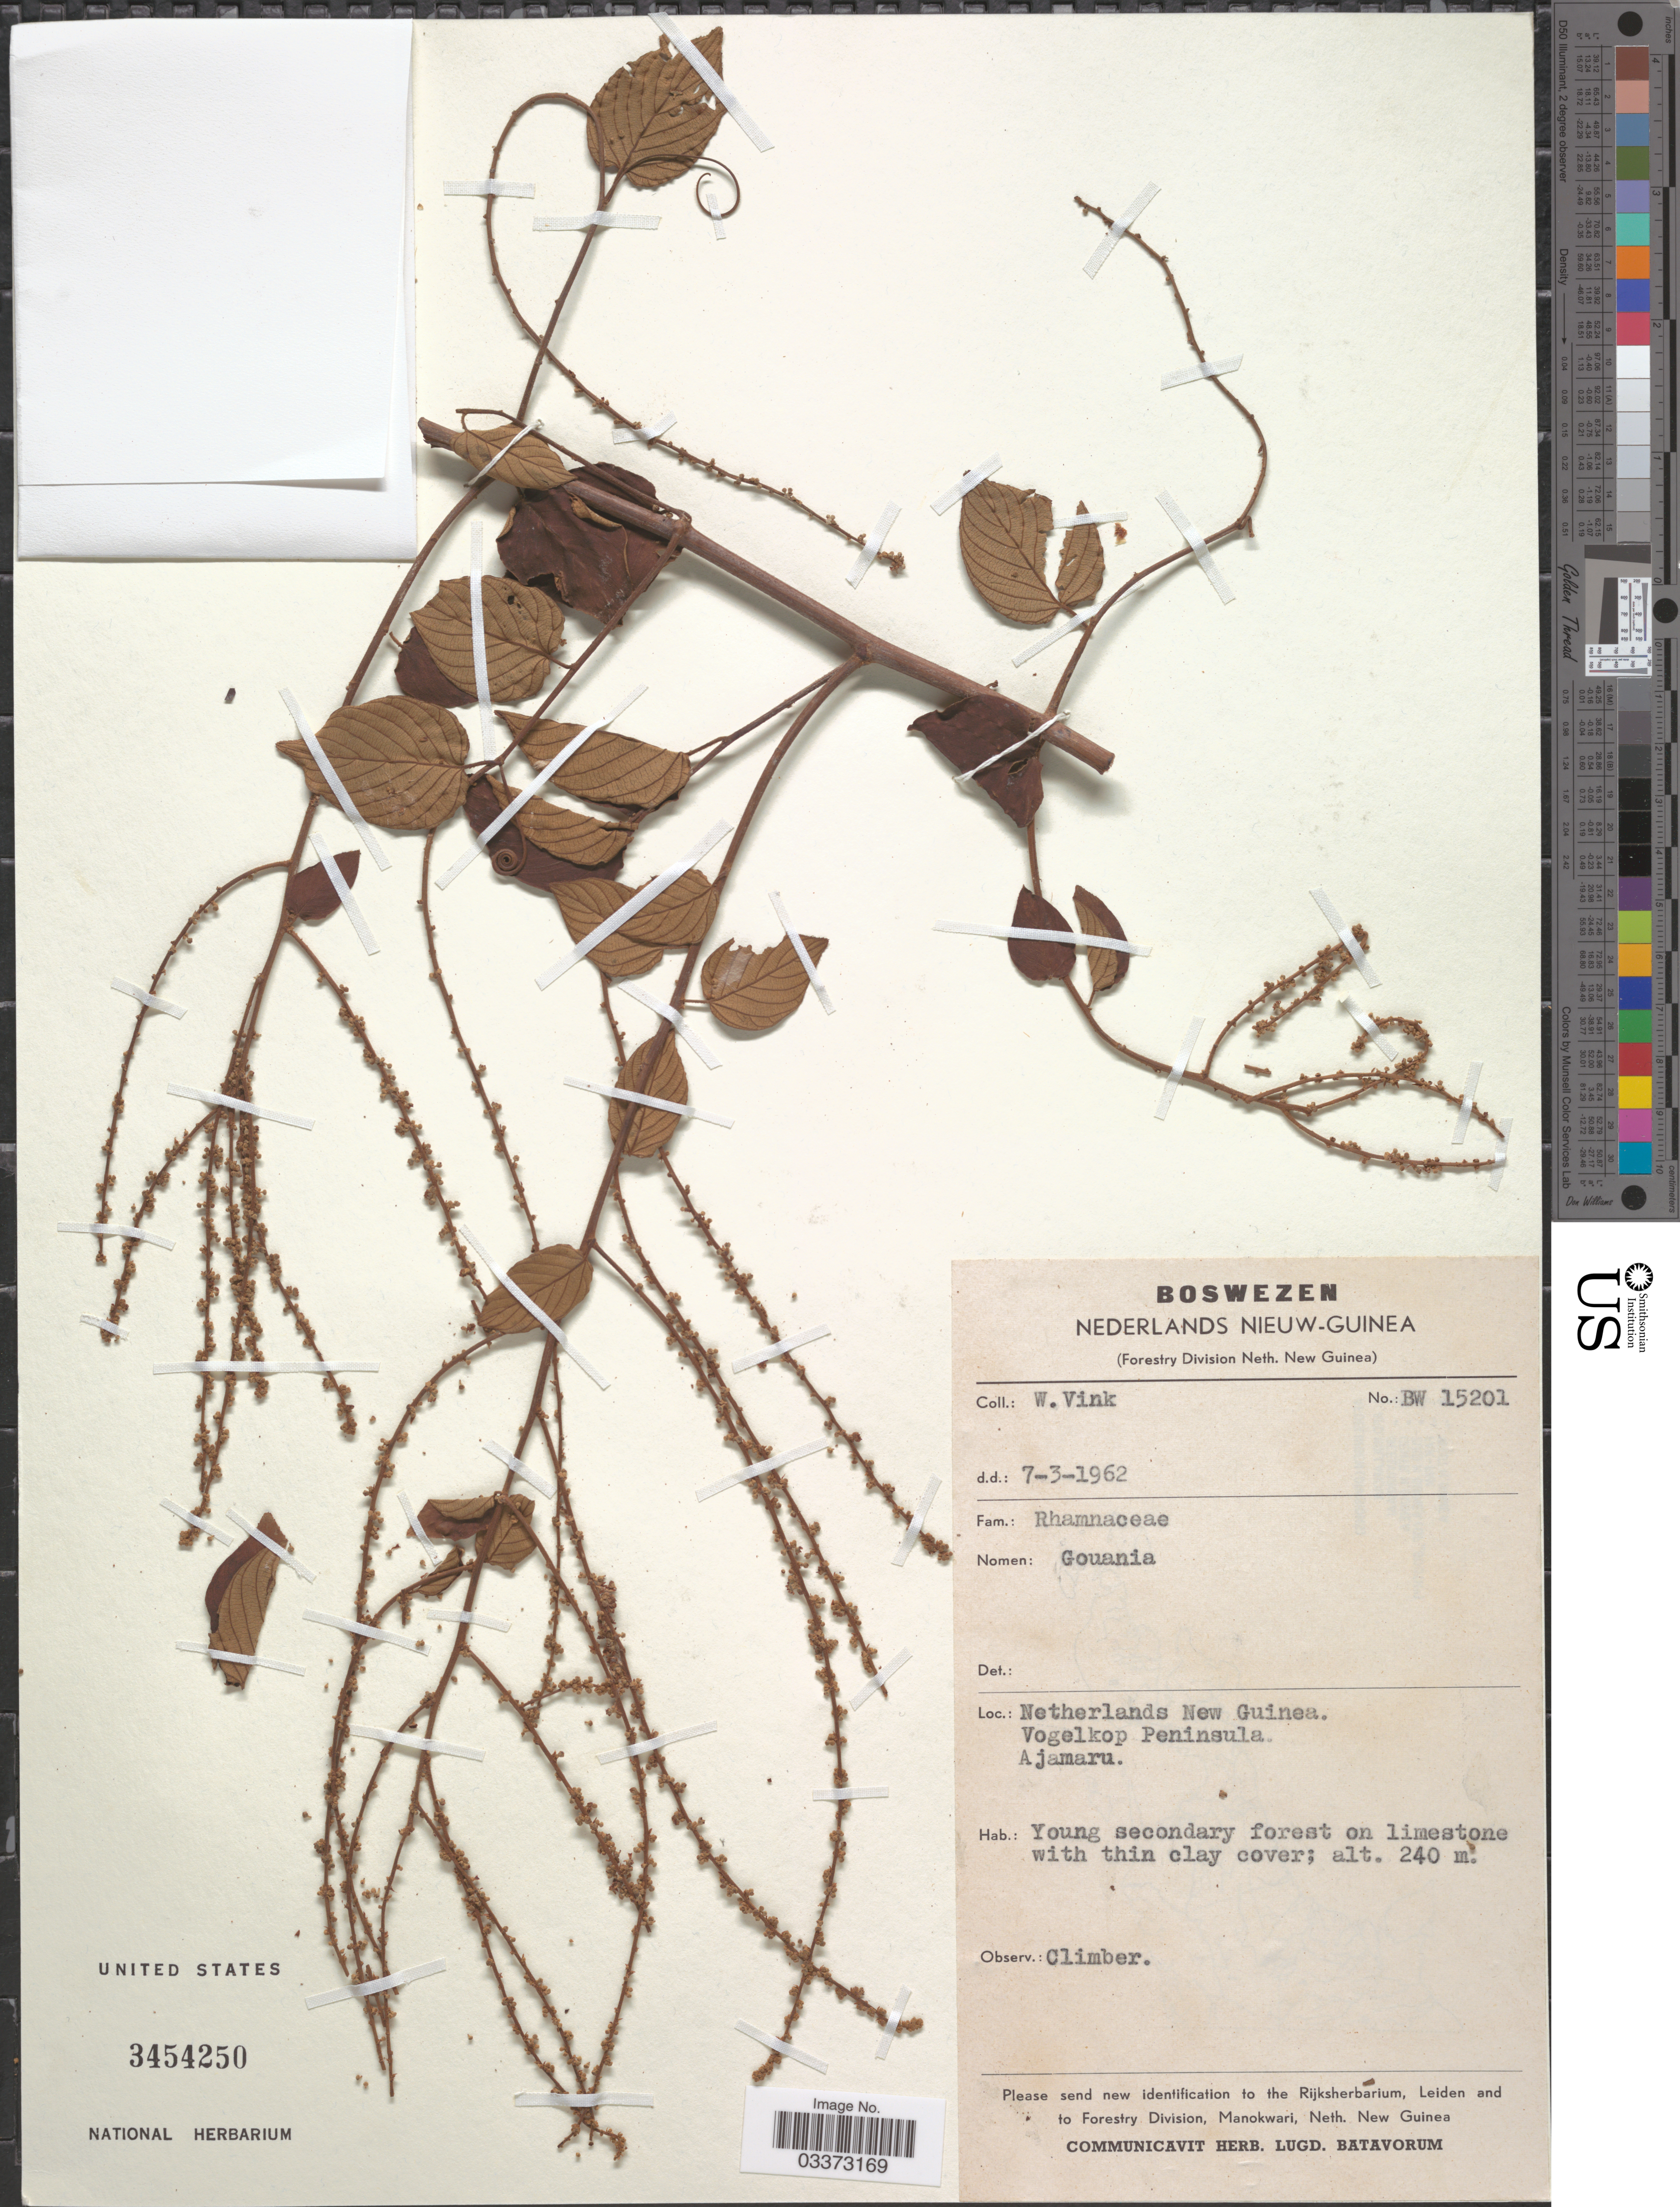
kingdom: Plantae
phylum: Tracheophyta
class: Magnoliopsida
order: Rosales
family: Rhamnaceae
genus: Gouania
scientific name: Gouania sp.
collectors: W. Vink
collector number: BW 15201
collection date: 1962-03-07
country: Indonesia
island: New Guinea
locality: Netherlands New Guinea. Vogelkop Peninsula. Ajamaru.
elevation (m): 240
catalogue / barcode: US 3454250